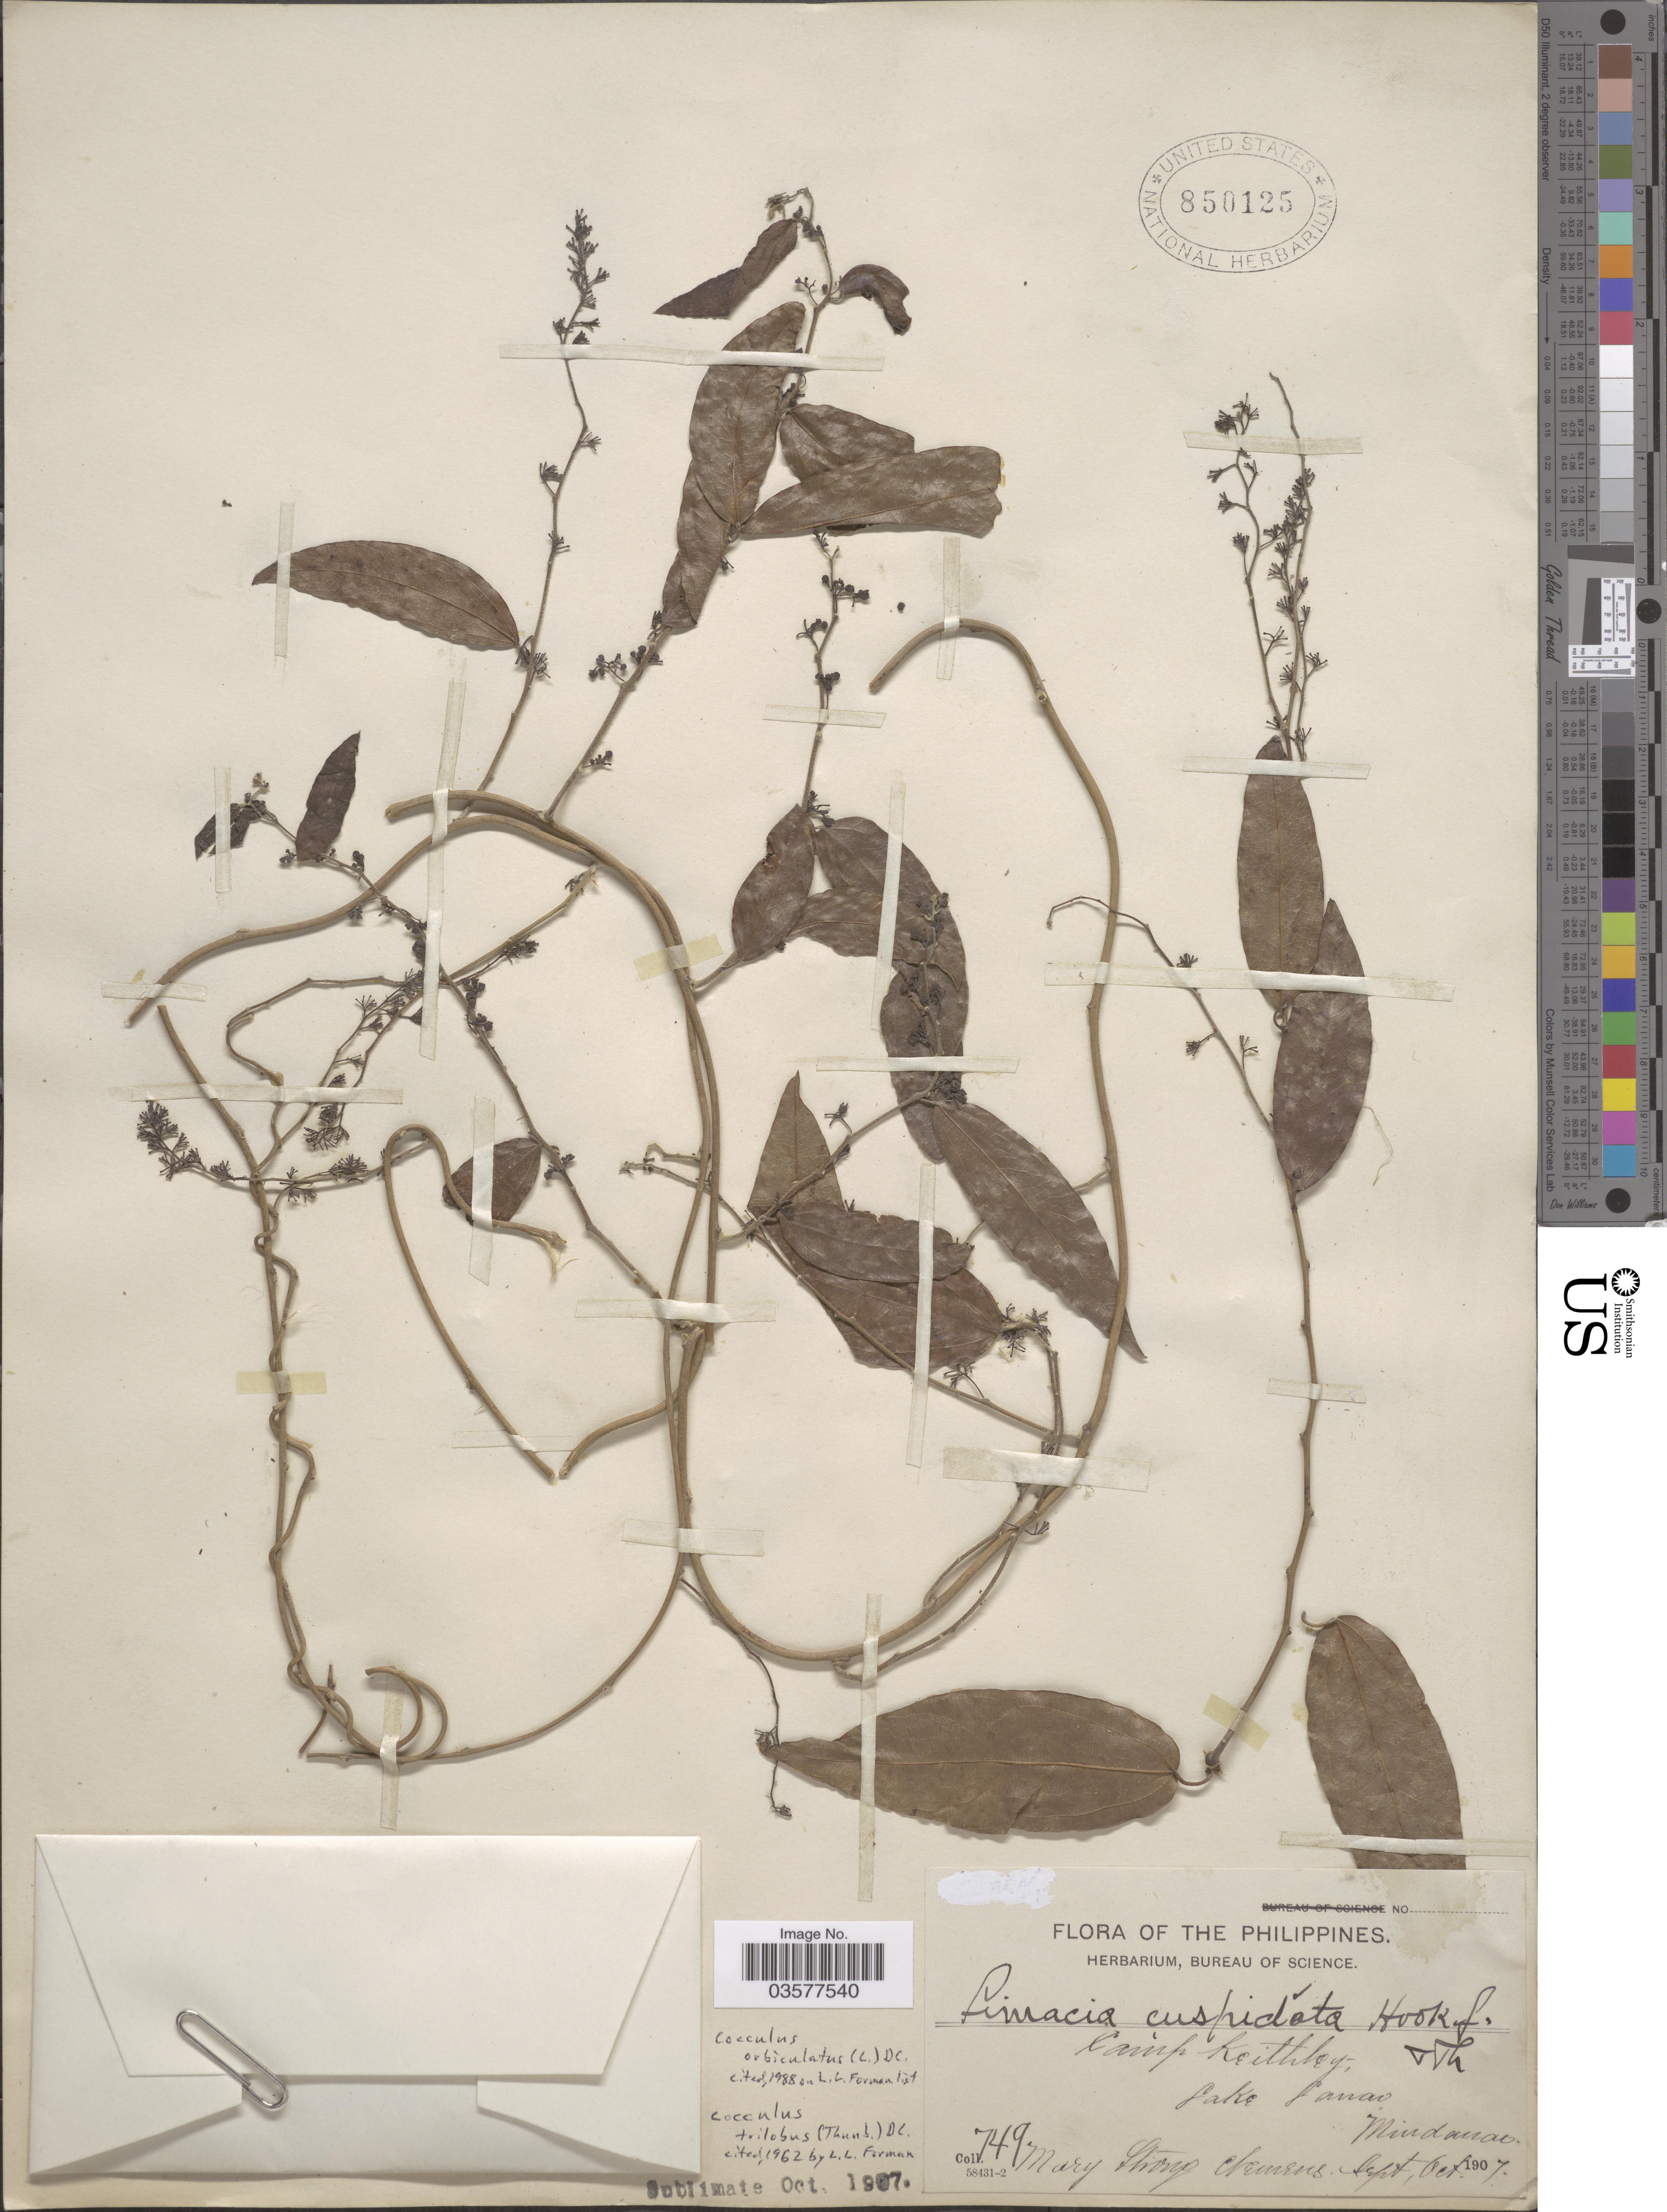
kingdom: Plantae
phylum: Tracheophyta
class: Magnoliopsida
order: Ranunculales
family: Menispermaceae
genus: Cocculus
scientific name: Cocculus orbiculatus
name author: (L.) DC.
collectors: M. S. Clemens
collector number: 749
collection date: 1907-09/1907-10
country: Philippines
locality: Camp Keithley; Lake Lanao, Mindanao.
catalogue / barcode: US 850125